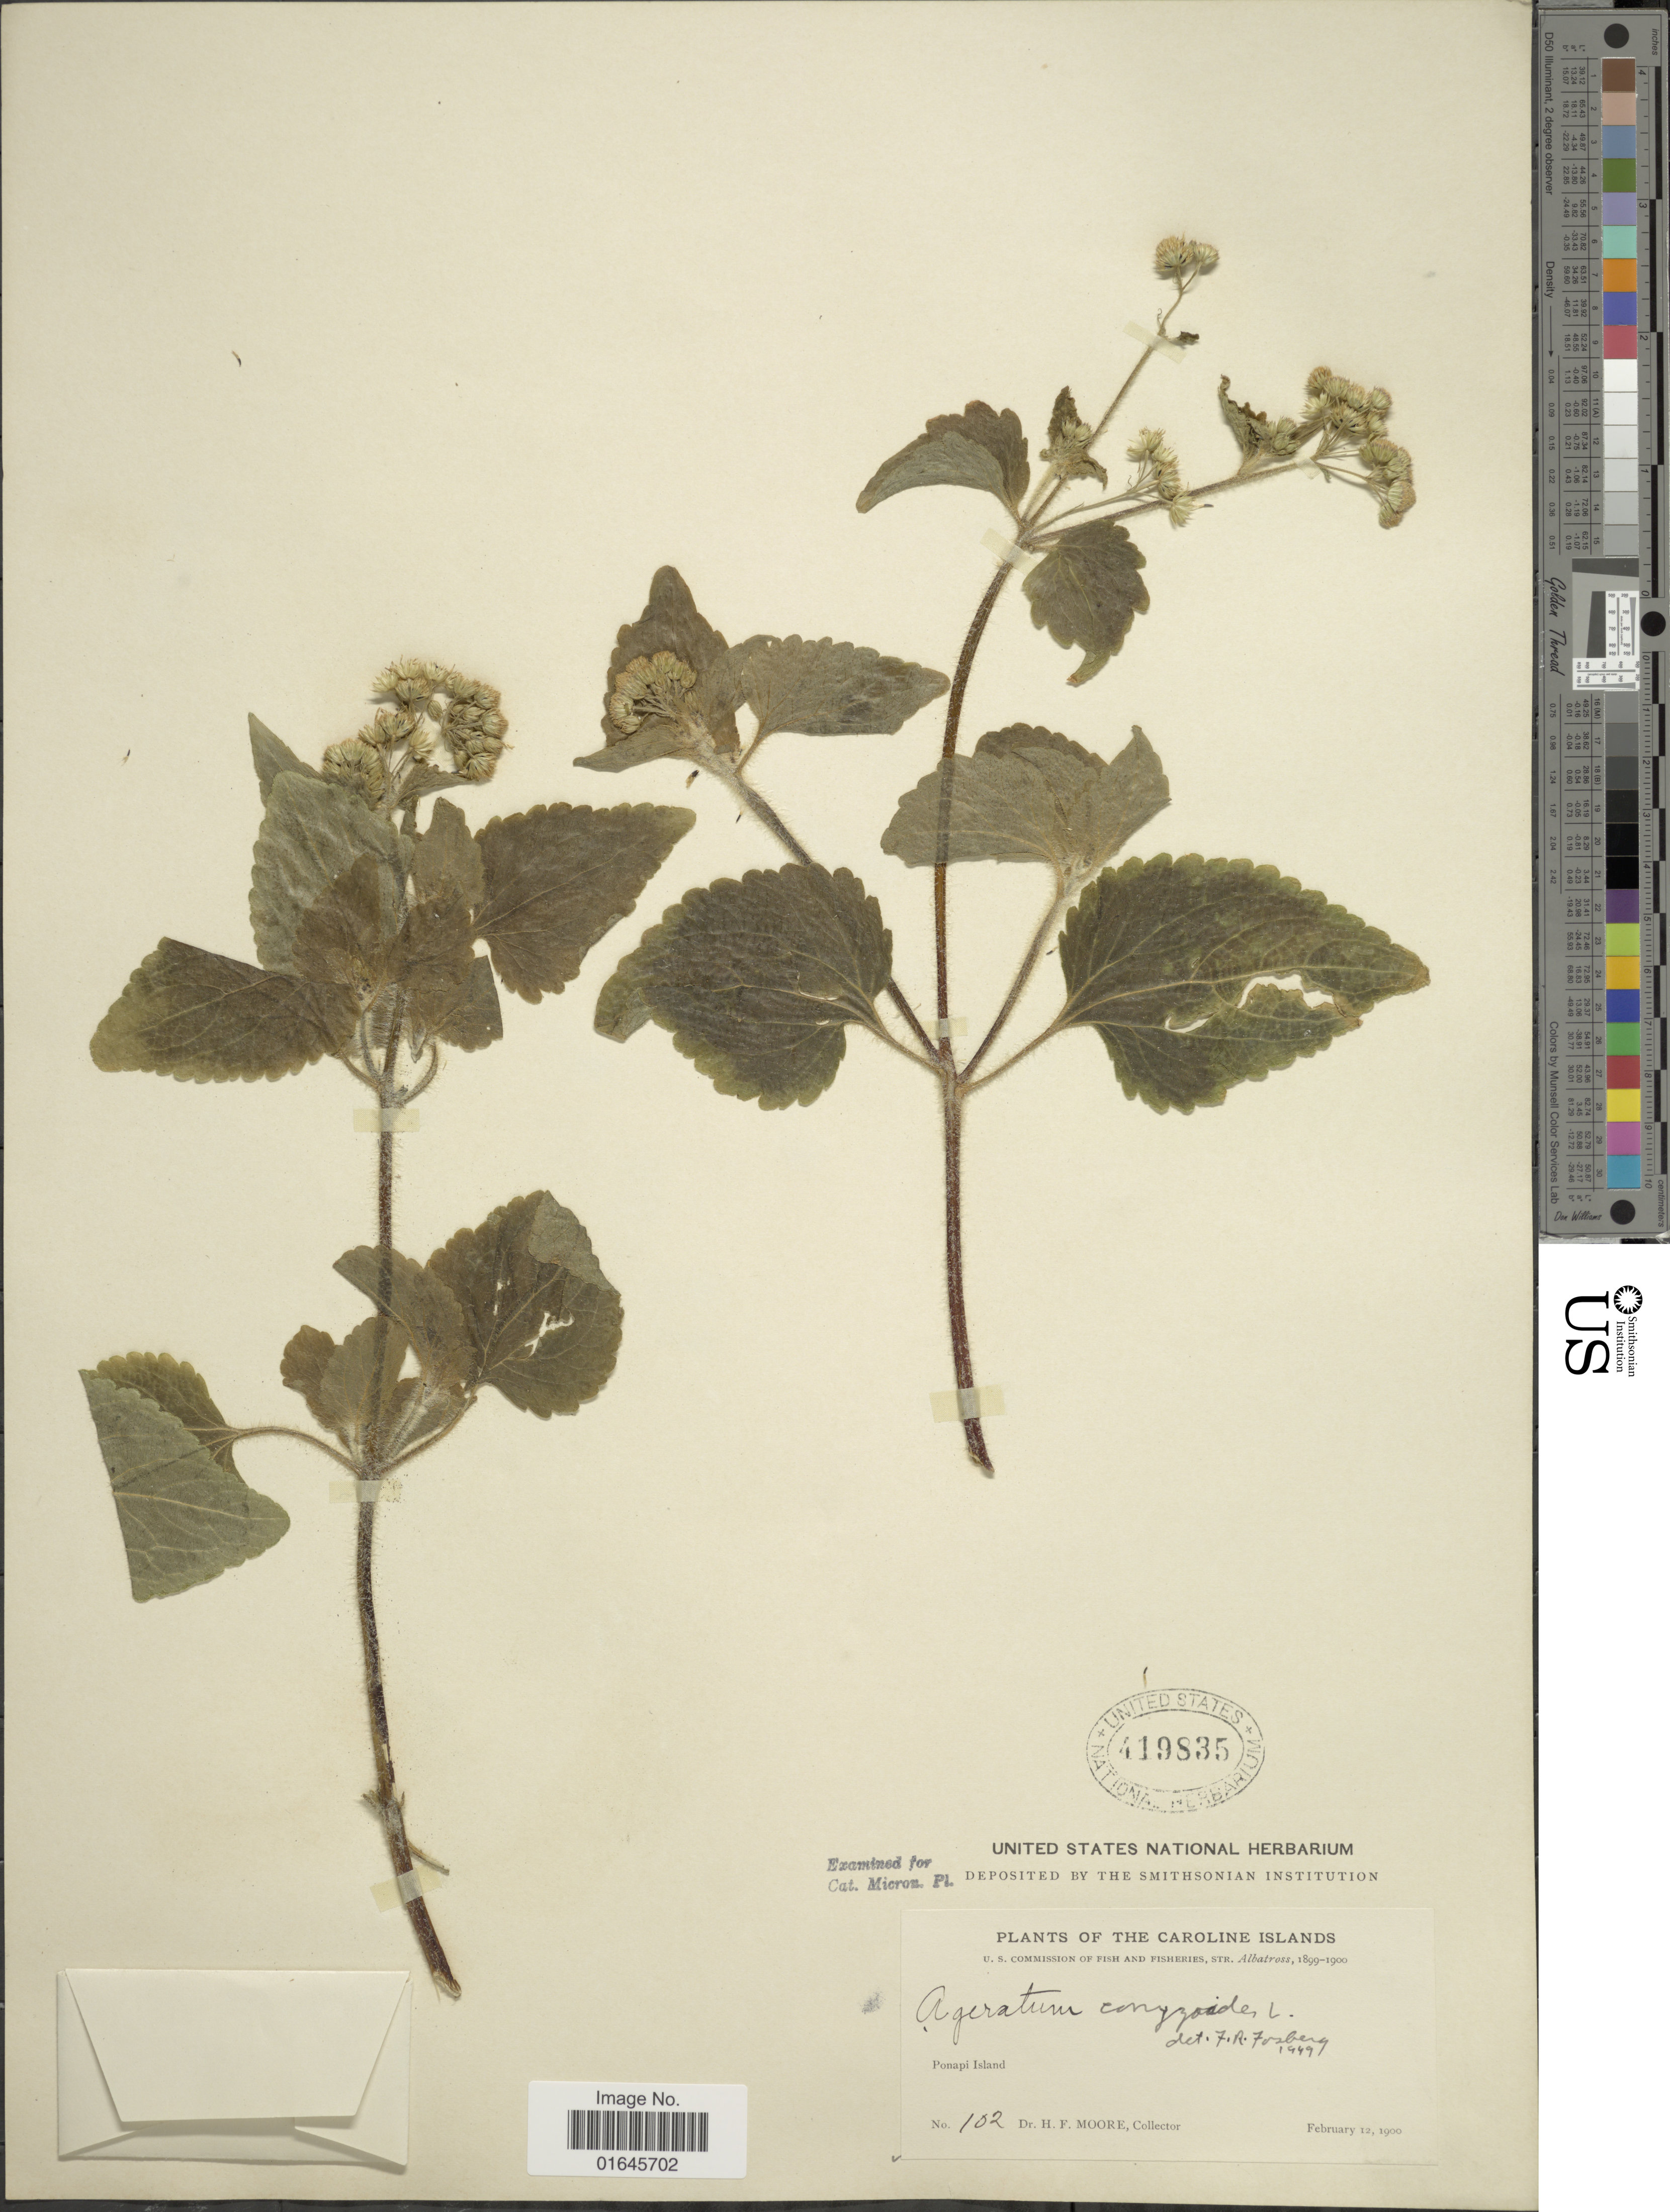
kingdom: Plantae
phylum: Tracheophyta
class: Magnoliopsida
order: Asterales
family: Asteraceae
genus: Ageratum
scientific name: Ageratum conyzoides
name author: L.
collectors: H. F. Moore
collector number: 102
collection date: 1900-02-12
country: Micronesia, Federated States of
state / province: Pohnpei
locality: The Caroline Islands, Ponape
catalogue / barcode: US 419835